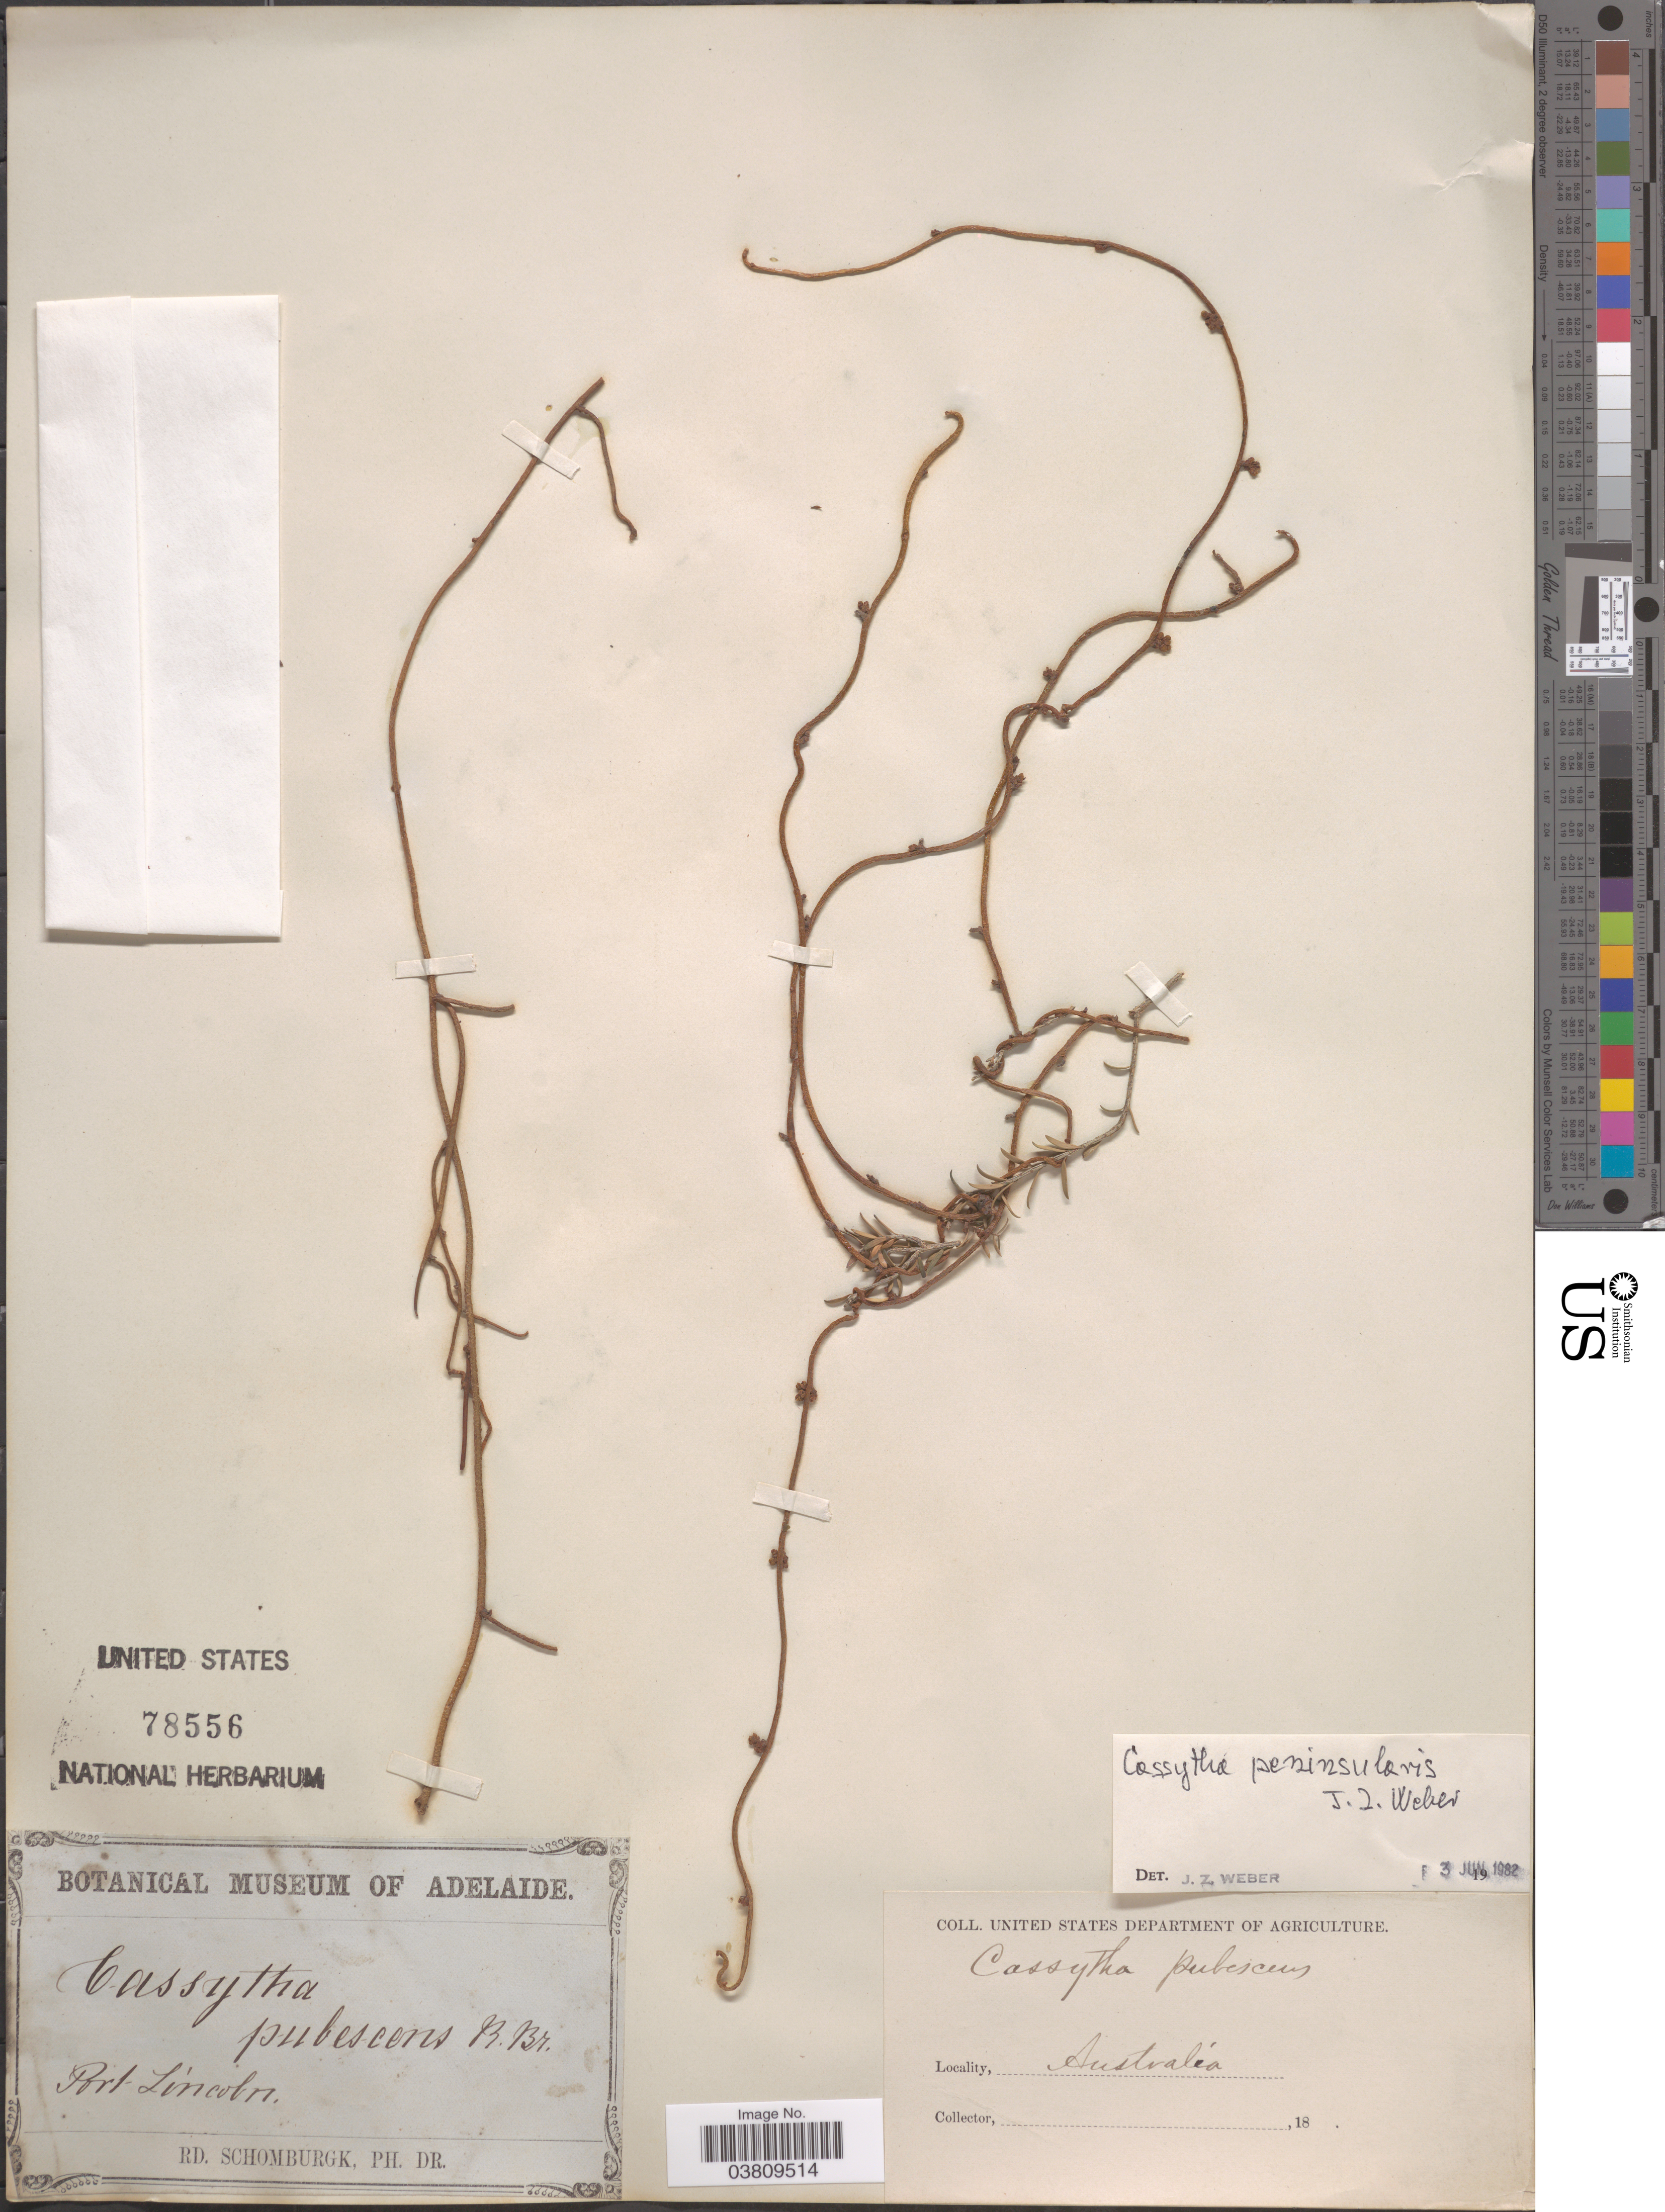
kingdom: Plantae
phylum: Tracheophyta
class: Magnoliopsida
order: Laurales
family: Lauraceae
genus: Cassytha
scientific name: Cassytha peninsularis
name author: J.Z. Weber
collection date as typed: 18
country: Australia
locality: Port Lincoln.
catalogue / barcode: US 78556